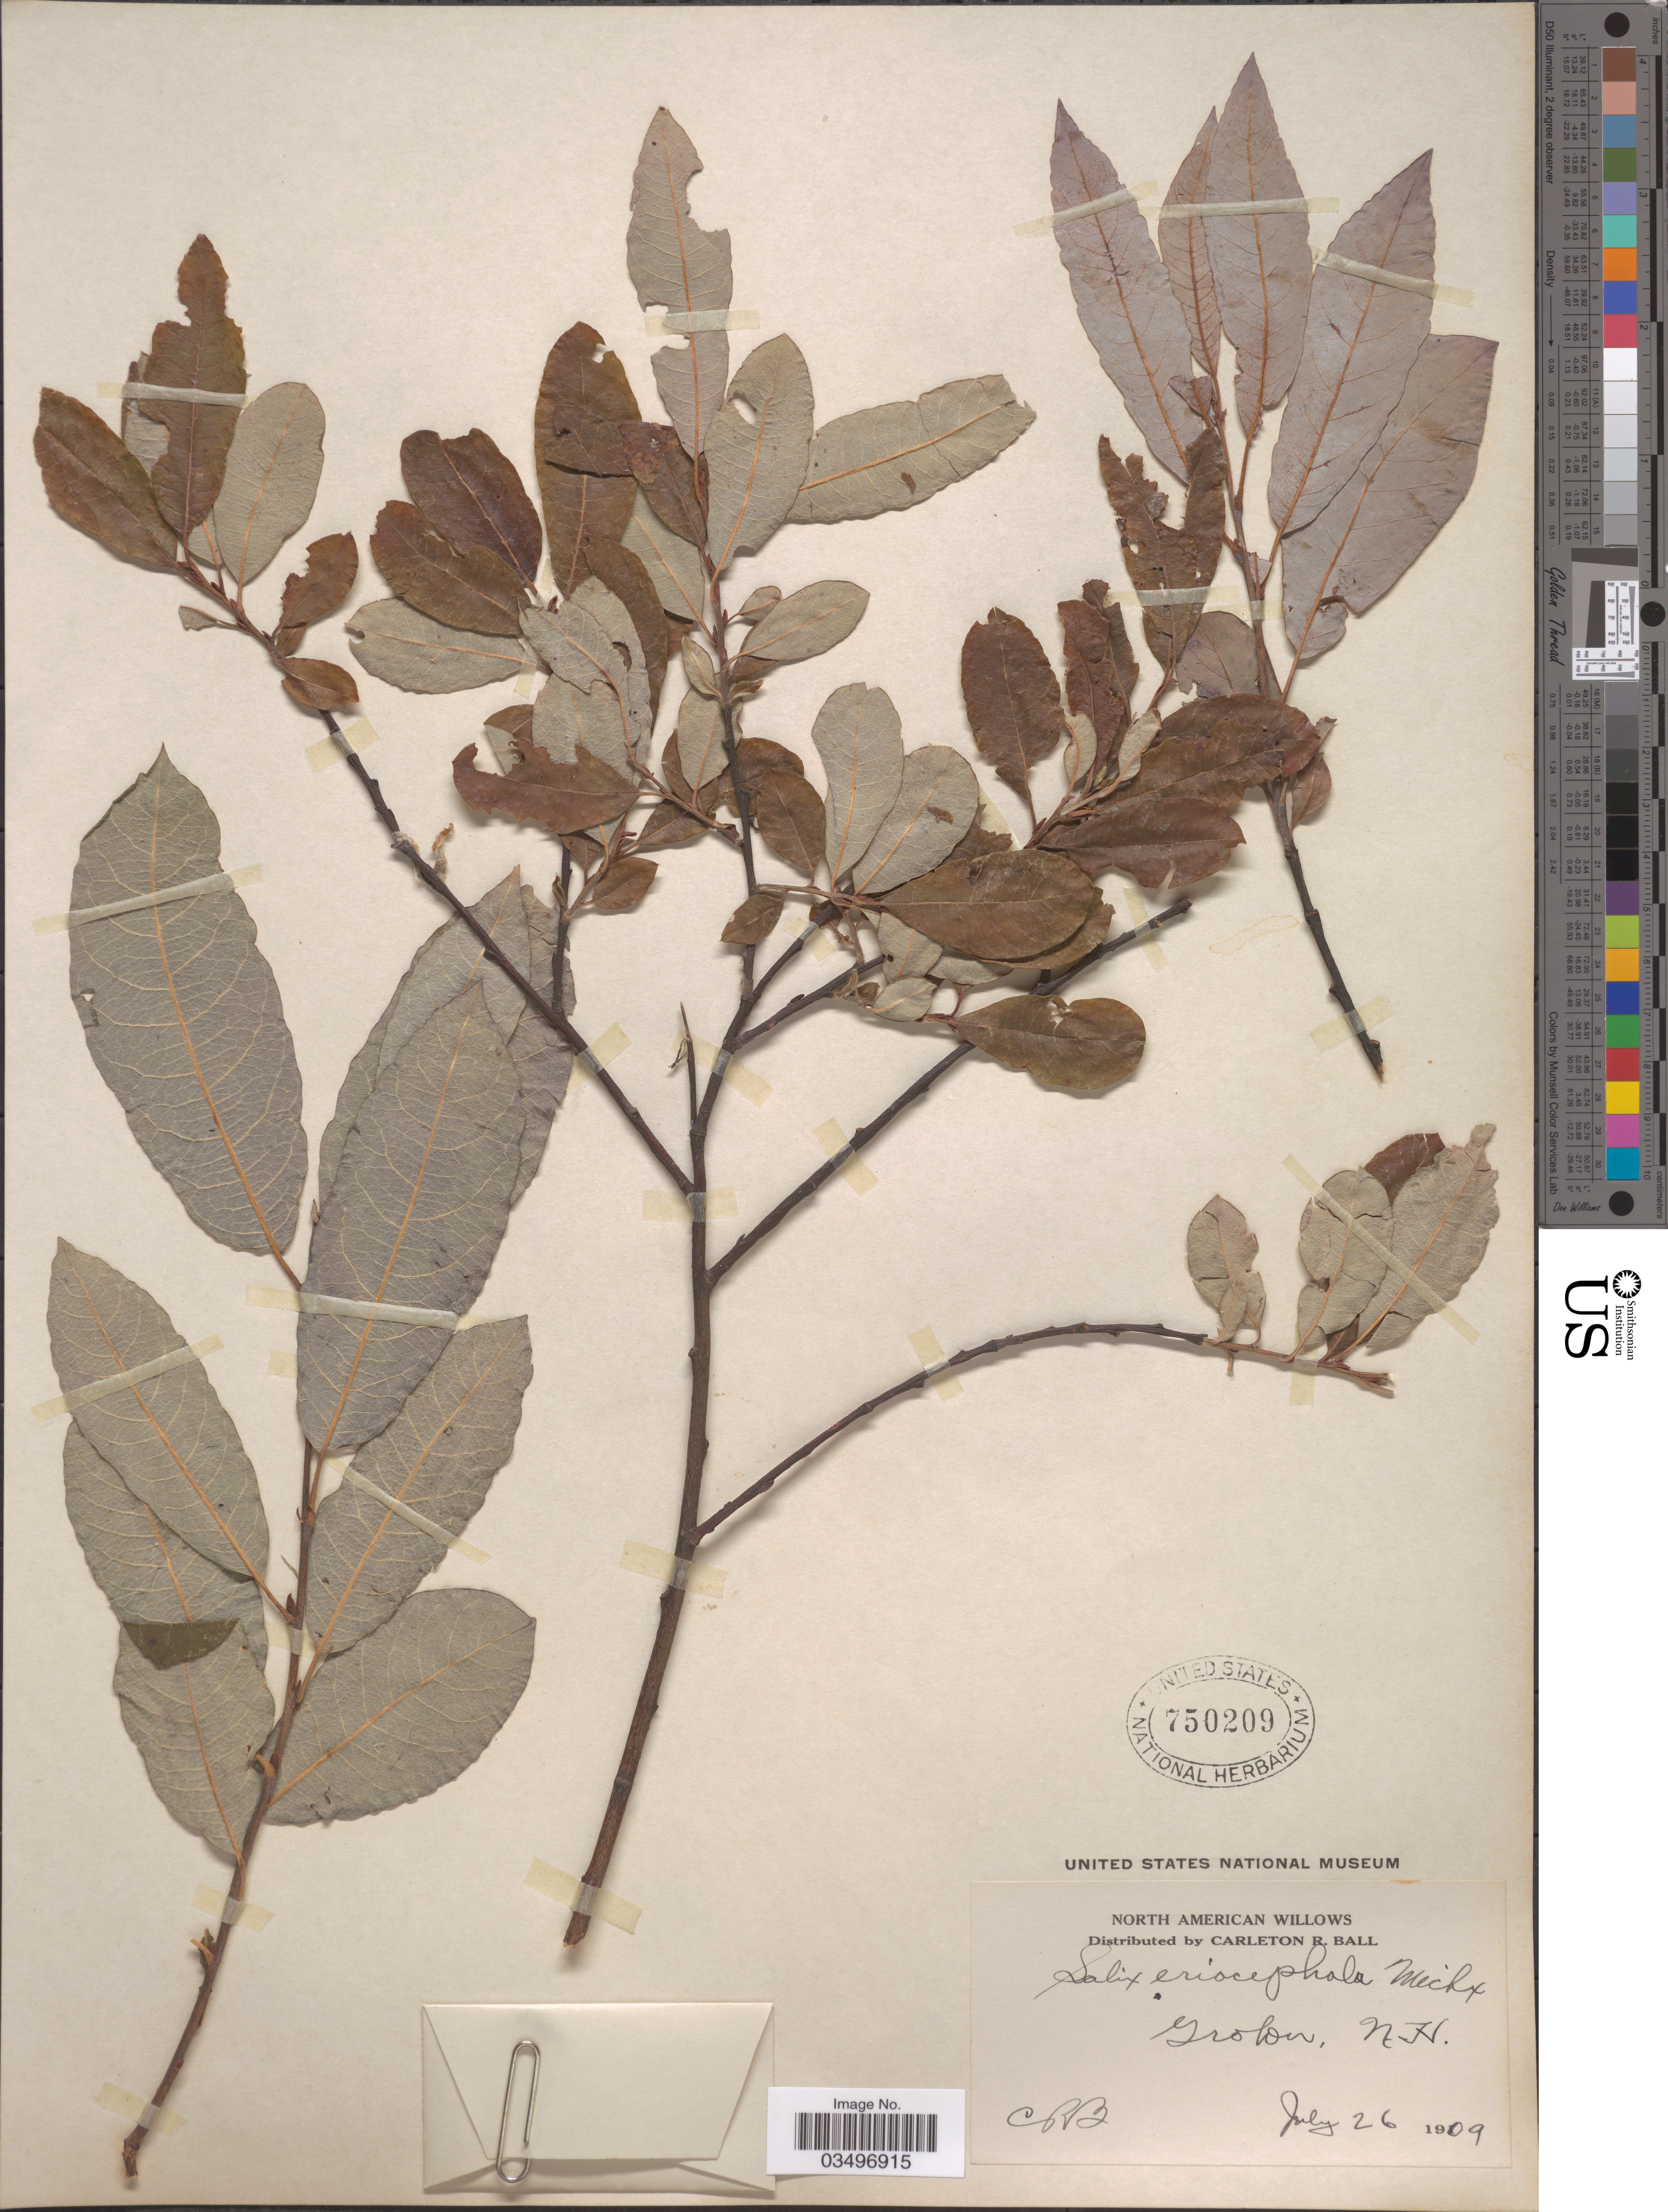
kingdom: Plantae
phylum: Tracheophyta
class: Magnoliopsida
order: Malpighiales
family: Salicaceae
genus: Salix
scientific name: Salix eriocephala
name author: Michx.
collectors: C. R. Ball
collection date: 1909-07-26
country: United States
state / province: New Hampshire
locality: Groton.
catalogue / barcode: US 750209